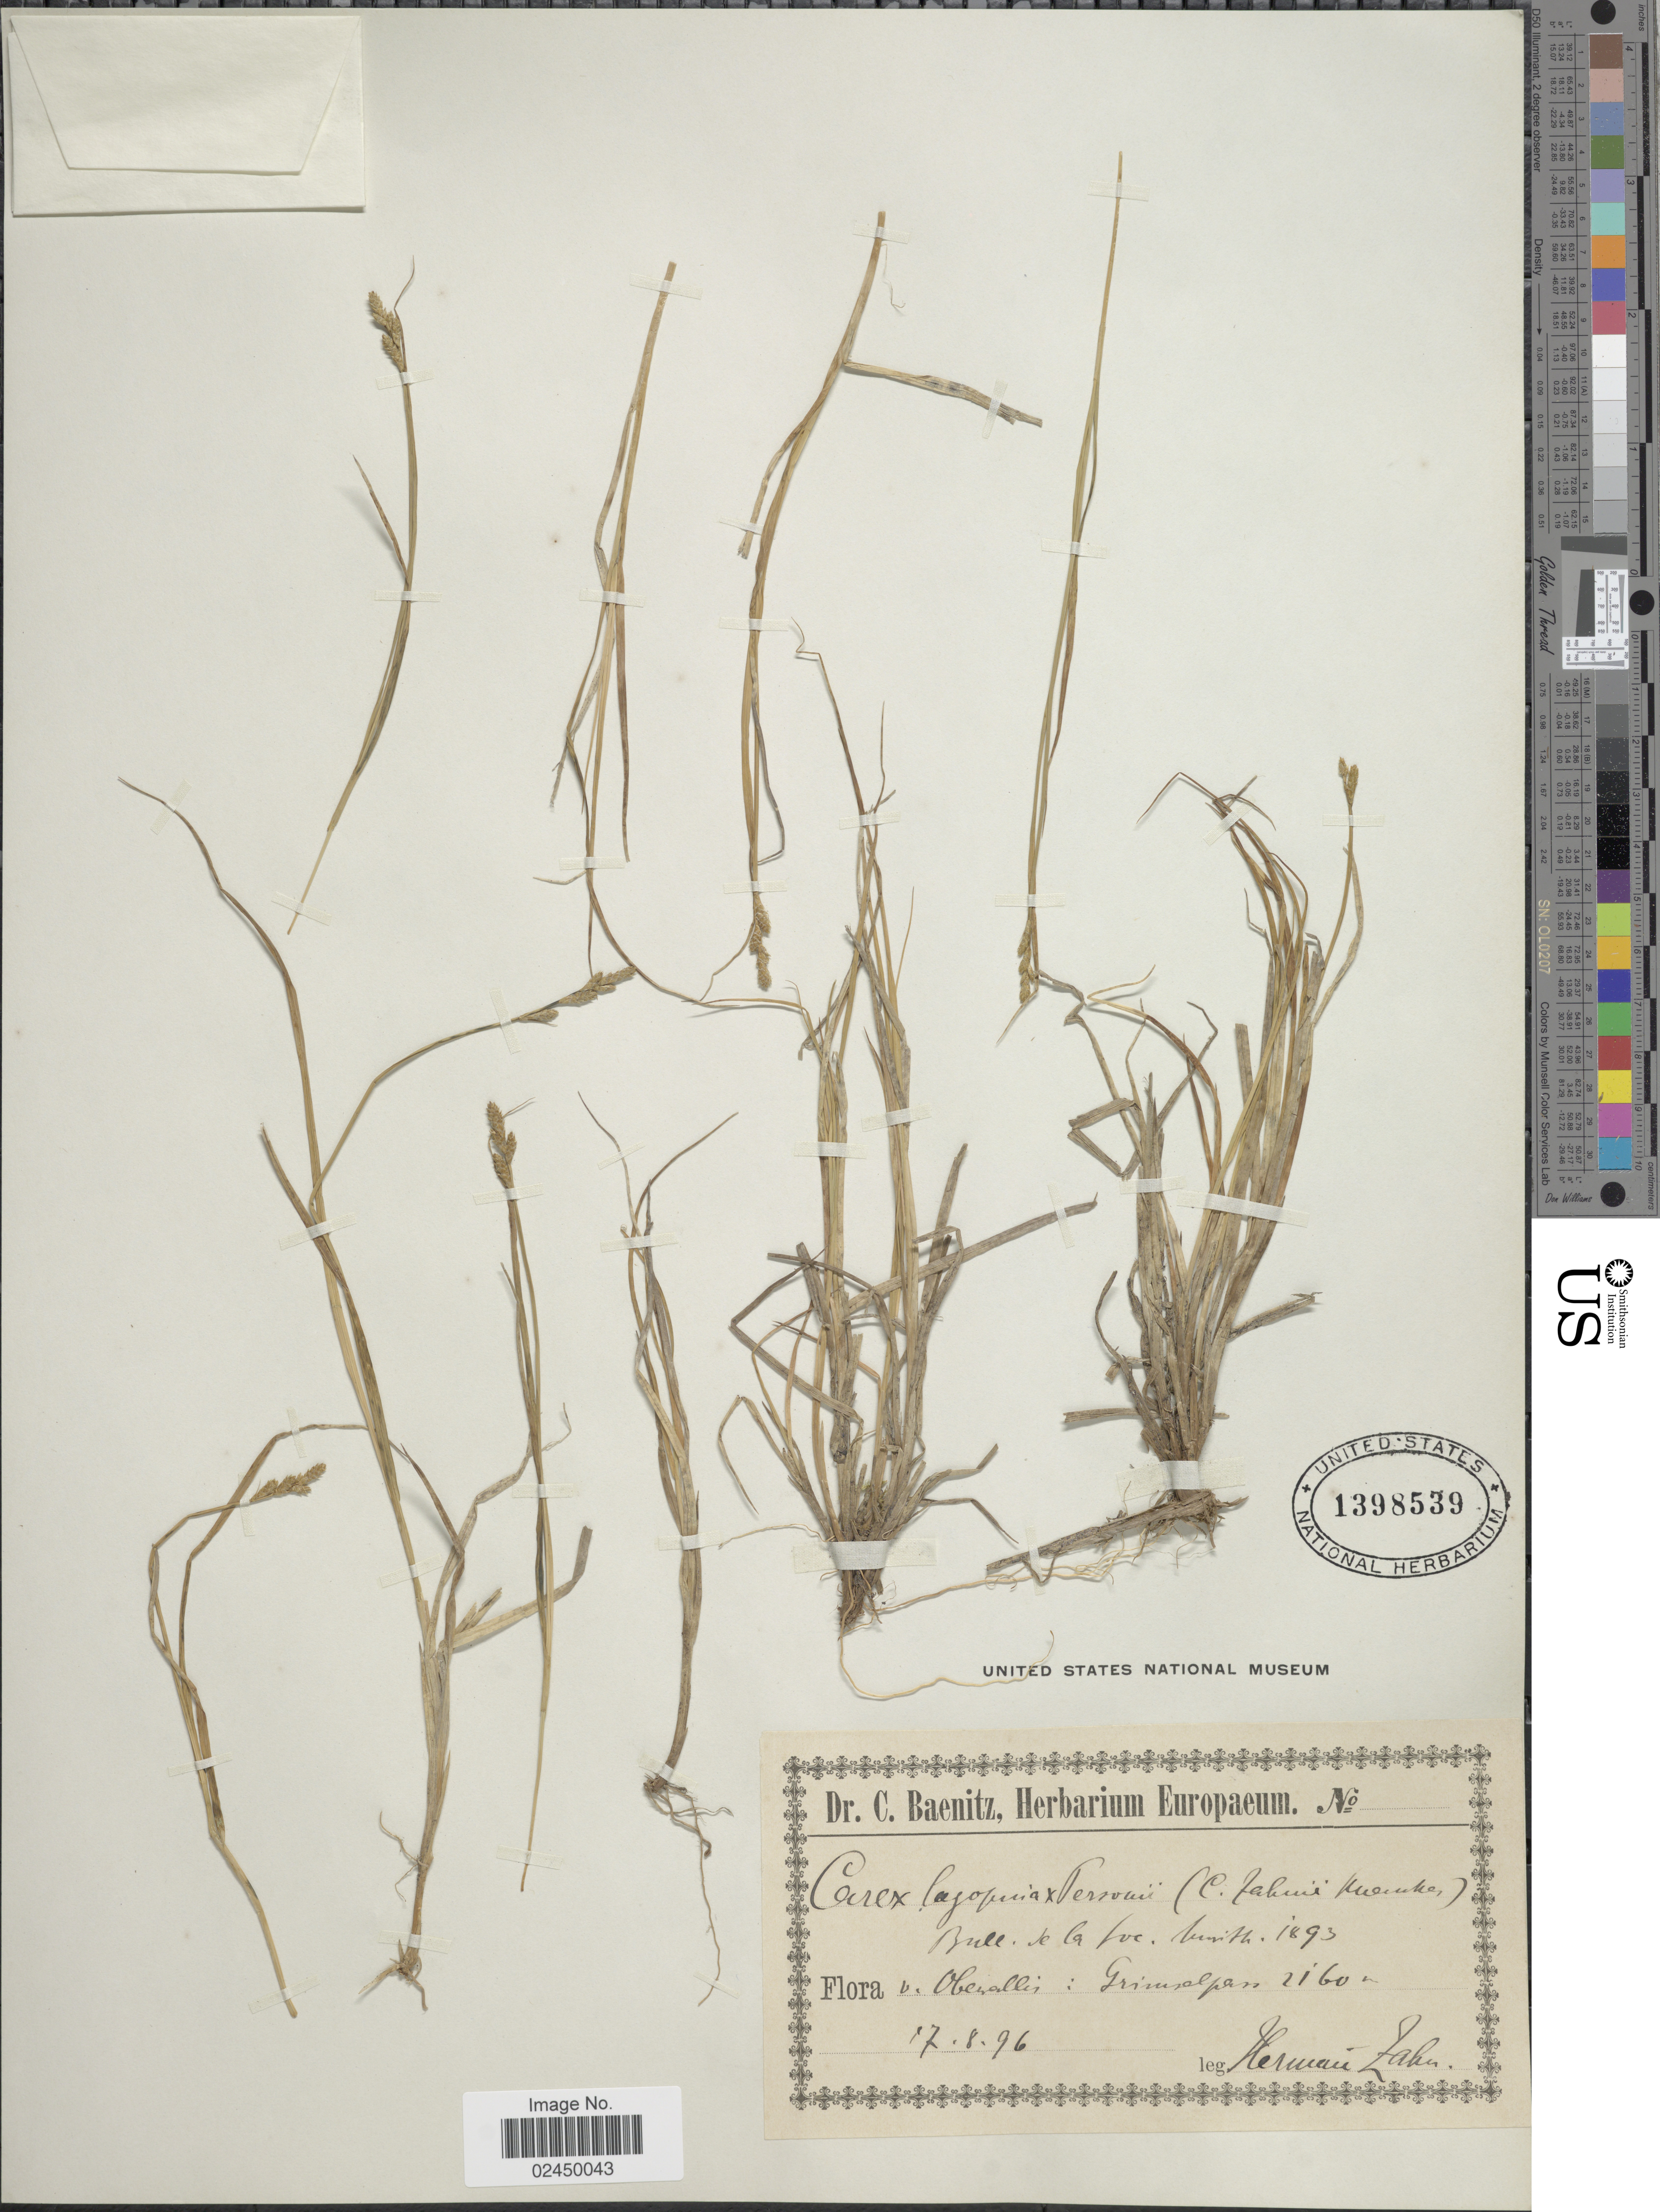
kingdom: Plantae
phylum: Tracheophyta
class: Liliopsida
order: Poales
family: Cyperaceae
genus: Carex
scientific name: Carex lachenalii subsp. lachenalii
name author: Schkuhr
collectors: H. Zahn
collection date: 1896-08-17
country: Switzerland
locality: v. Oberwallis: Grimselpass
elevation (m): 2160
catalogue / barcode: US 1398539